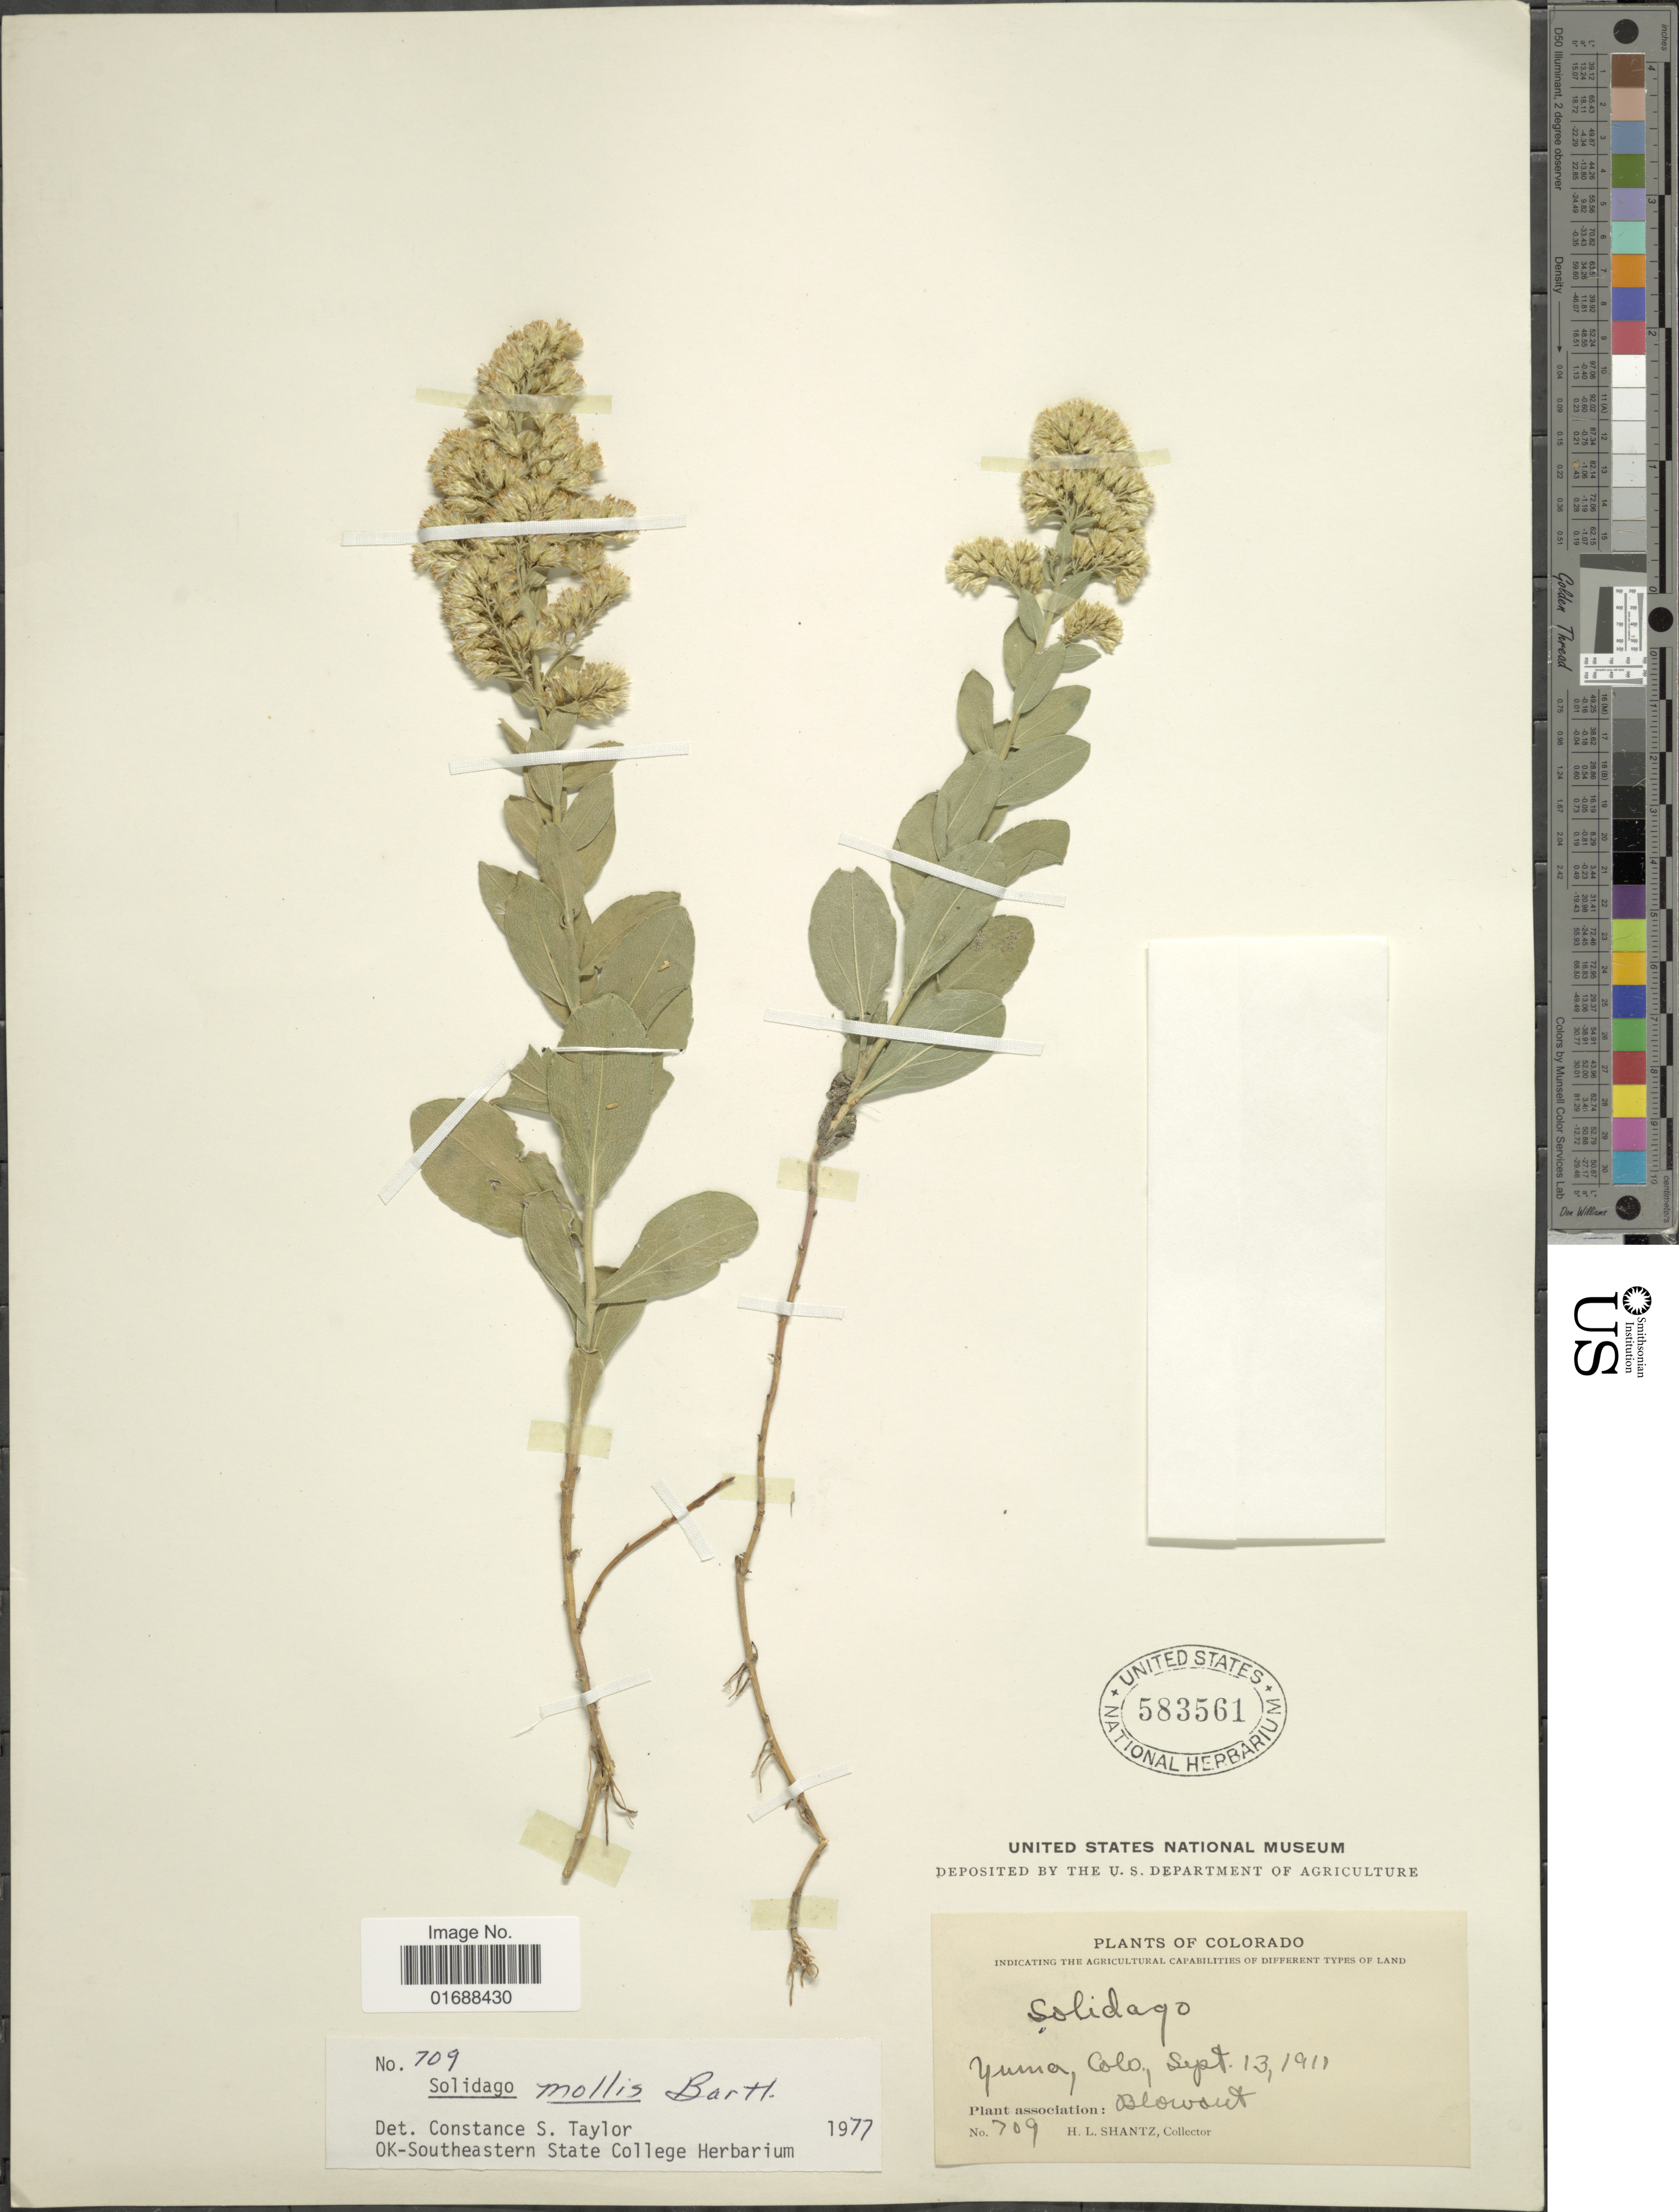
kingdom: Plantae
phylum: Tracheophyta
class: Magnoliopsida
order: Asterales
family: Asteraceae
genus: Solidago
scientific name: Solidago mollis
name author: Bartl.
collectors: H. Shantz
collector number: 709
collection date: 1911-09-13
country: United States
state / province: Colorado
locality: Yuma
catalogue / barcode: US 583561